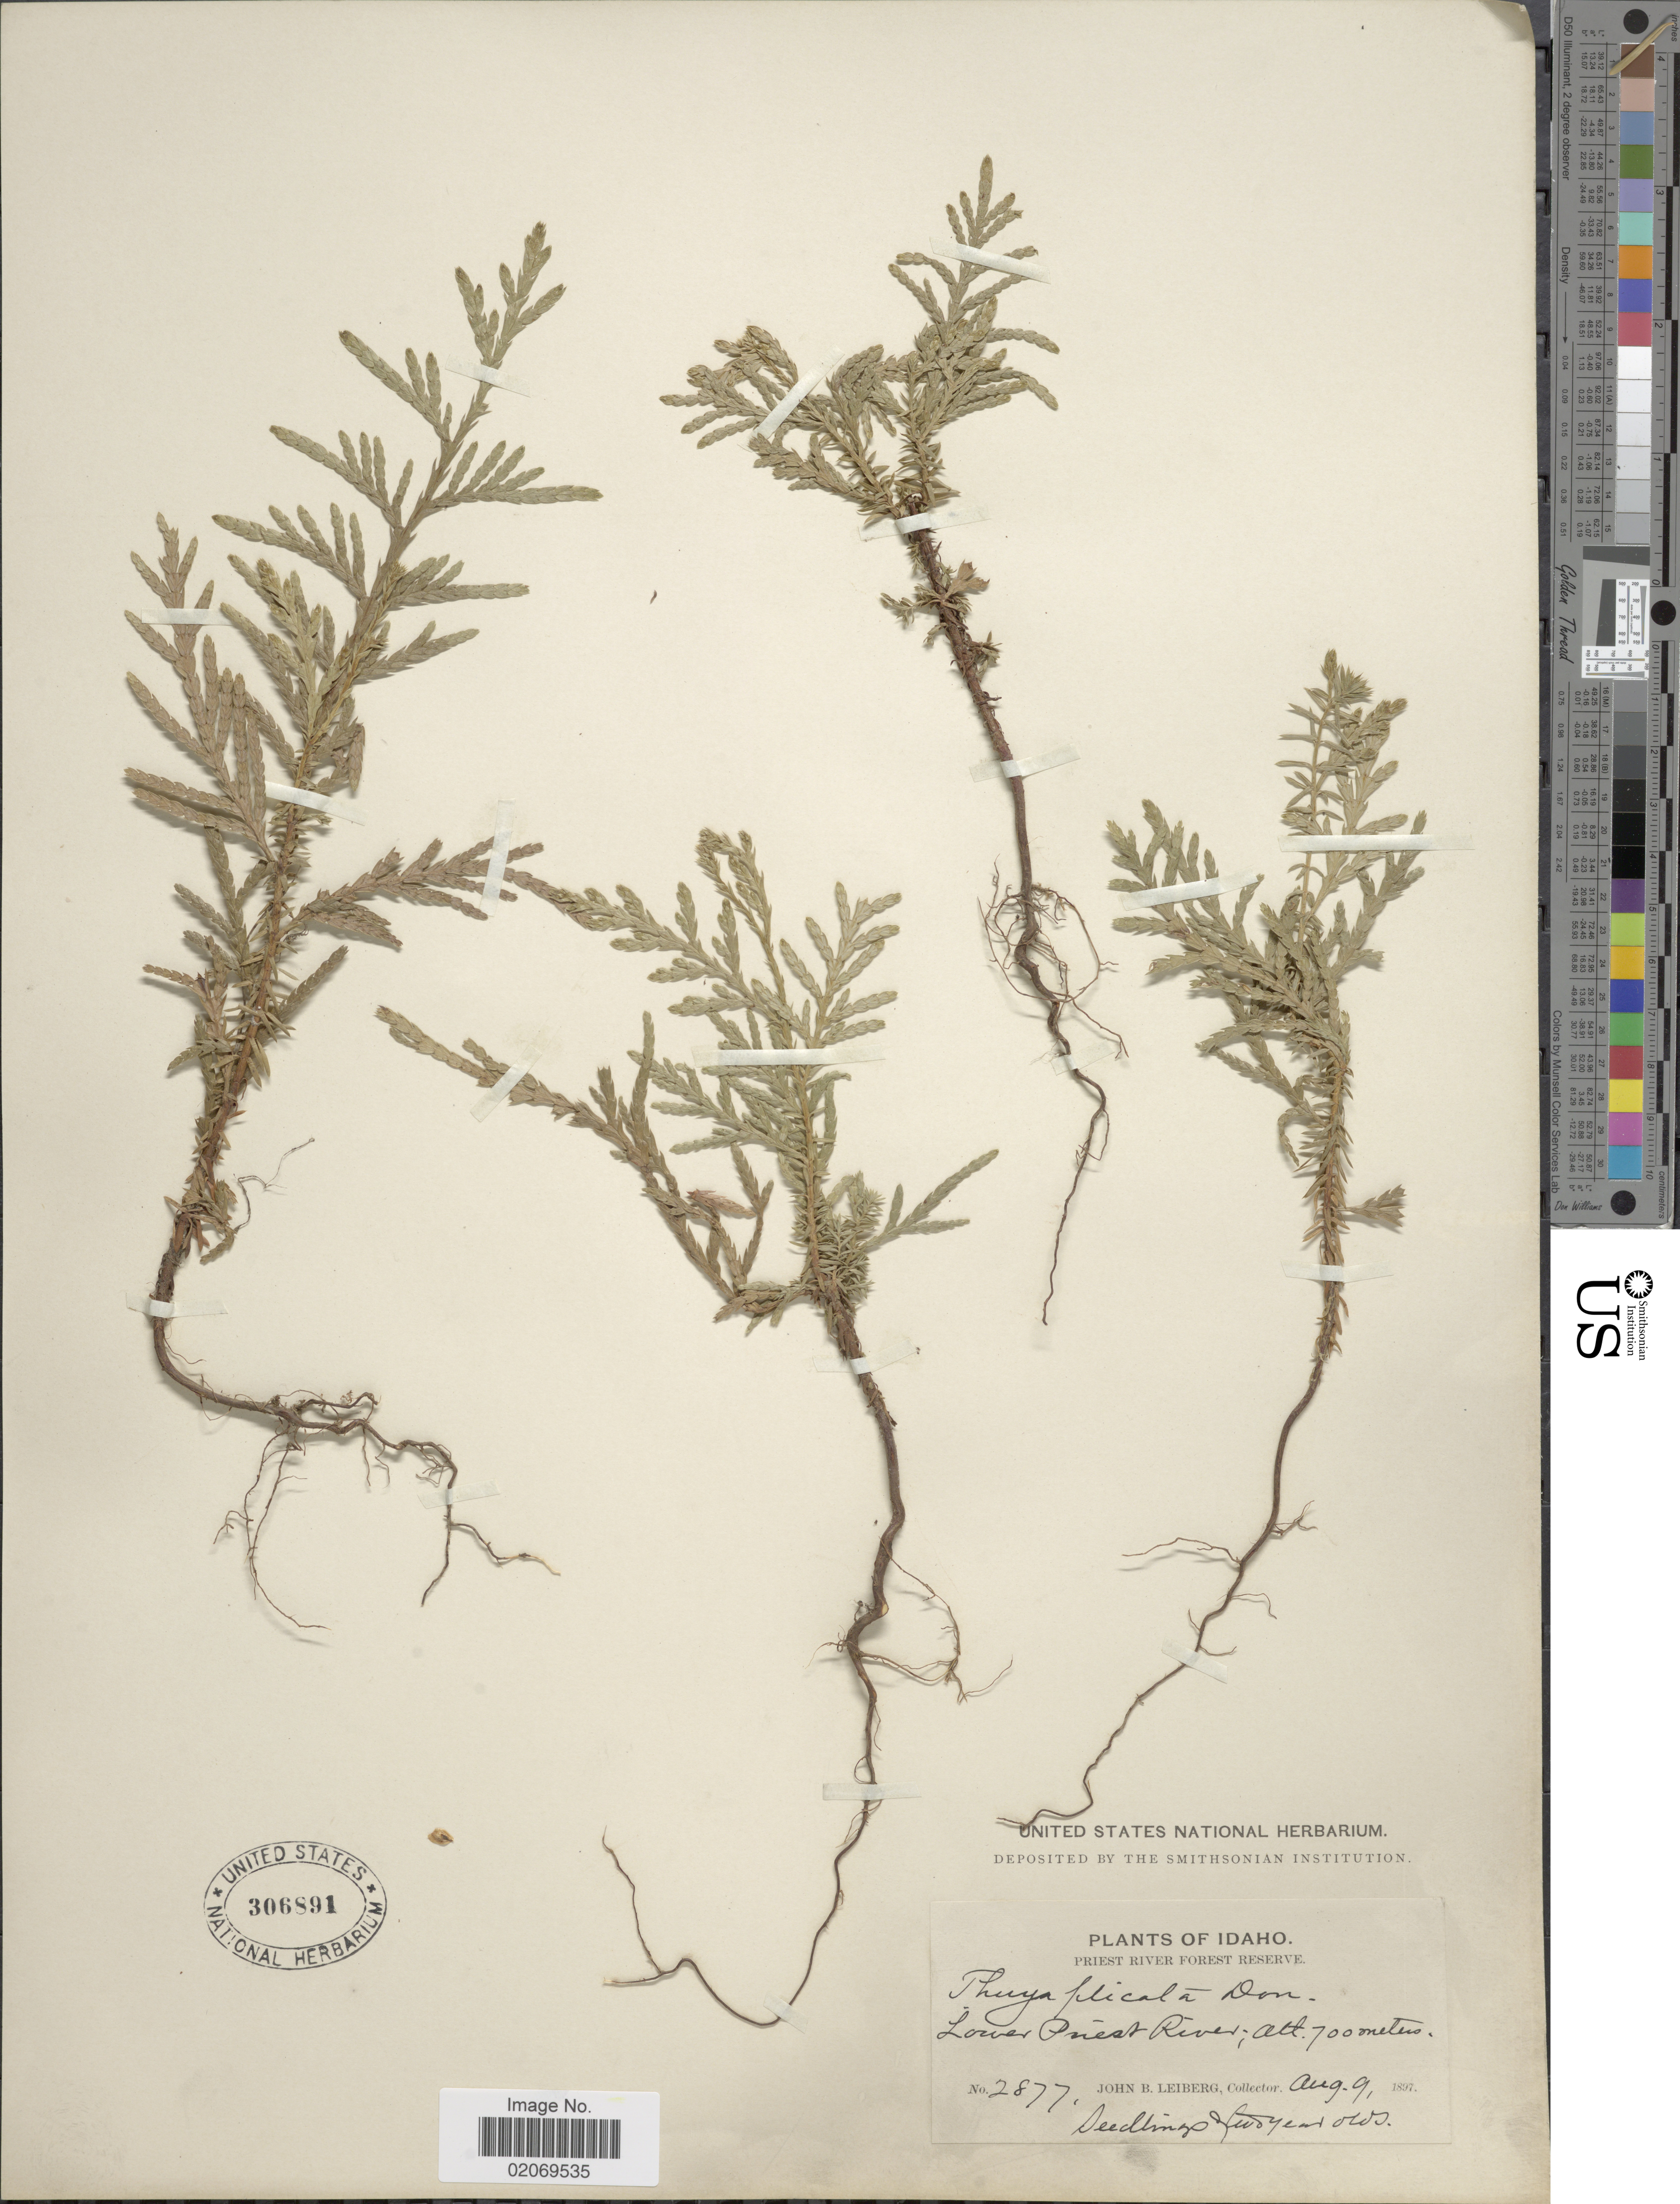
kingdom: Plantae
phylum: Tracheophyta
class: Pinopsida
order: Pinales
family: Cupressaceae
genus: Thuja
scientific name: Thuja plicata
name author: Donn & D. Don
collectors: J. Leiberg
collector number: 2877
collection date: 1897-08-09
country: United States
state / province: Idaho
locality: Priest River Forest Reserve, Lower Priest River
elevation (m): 700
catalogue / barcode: US 306891